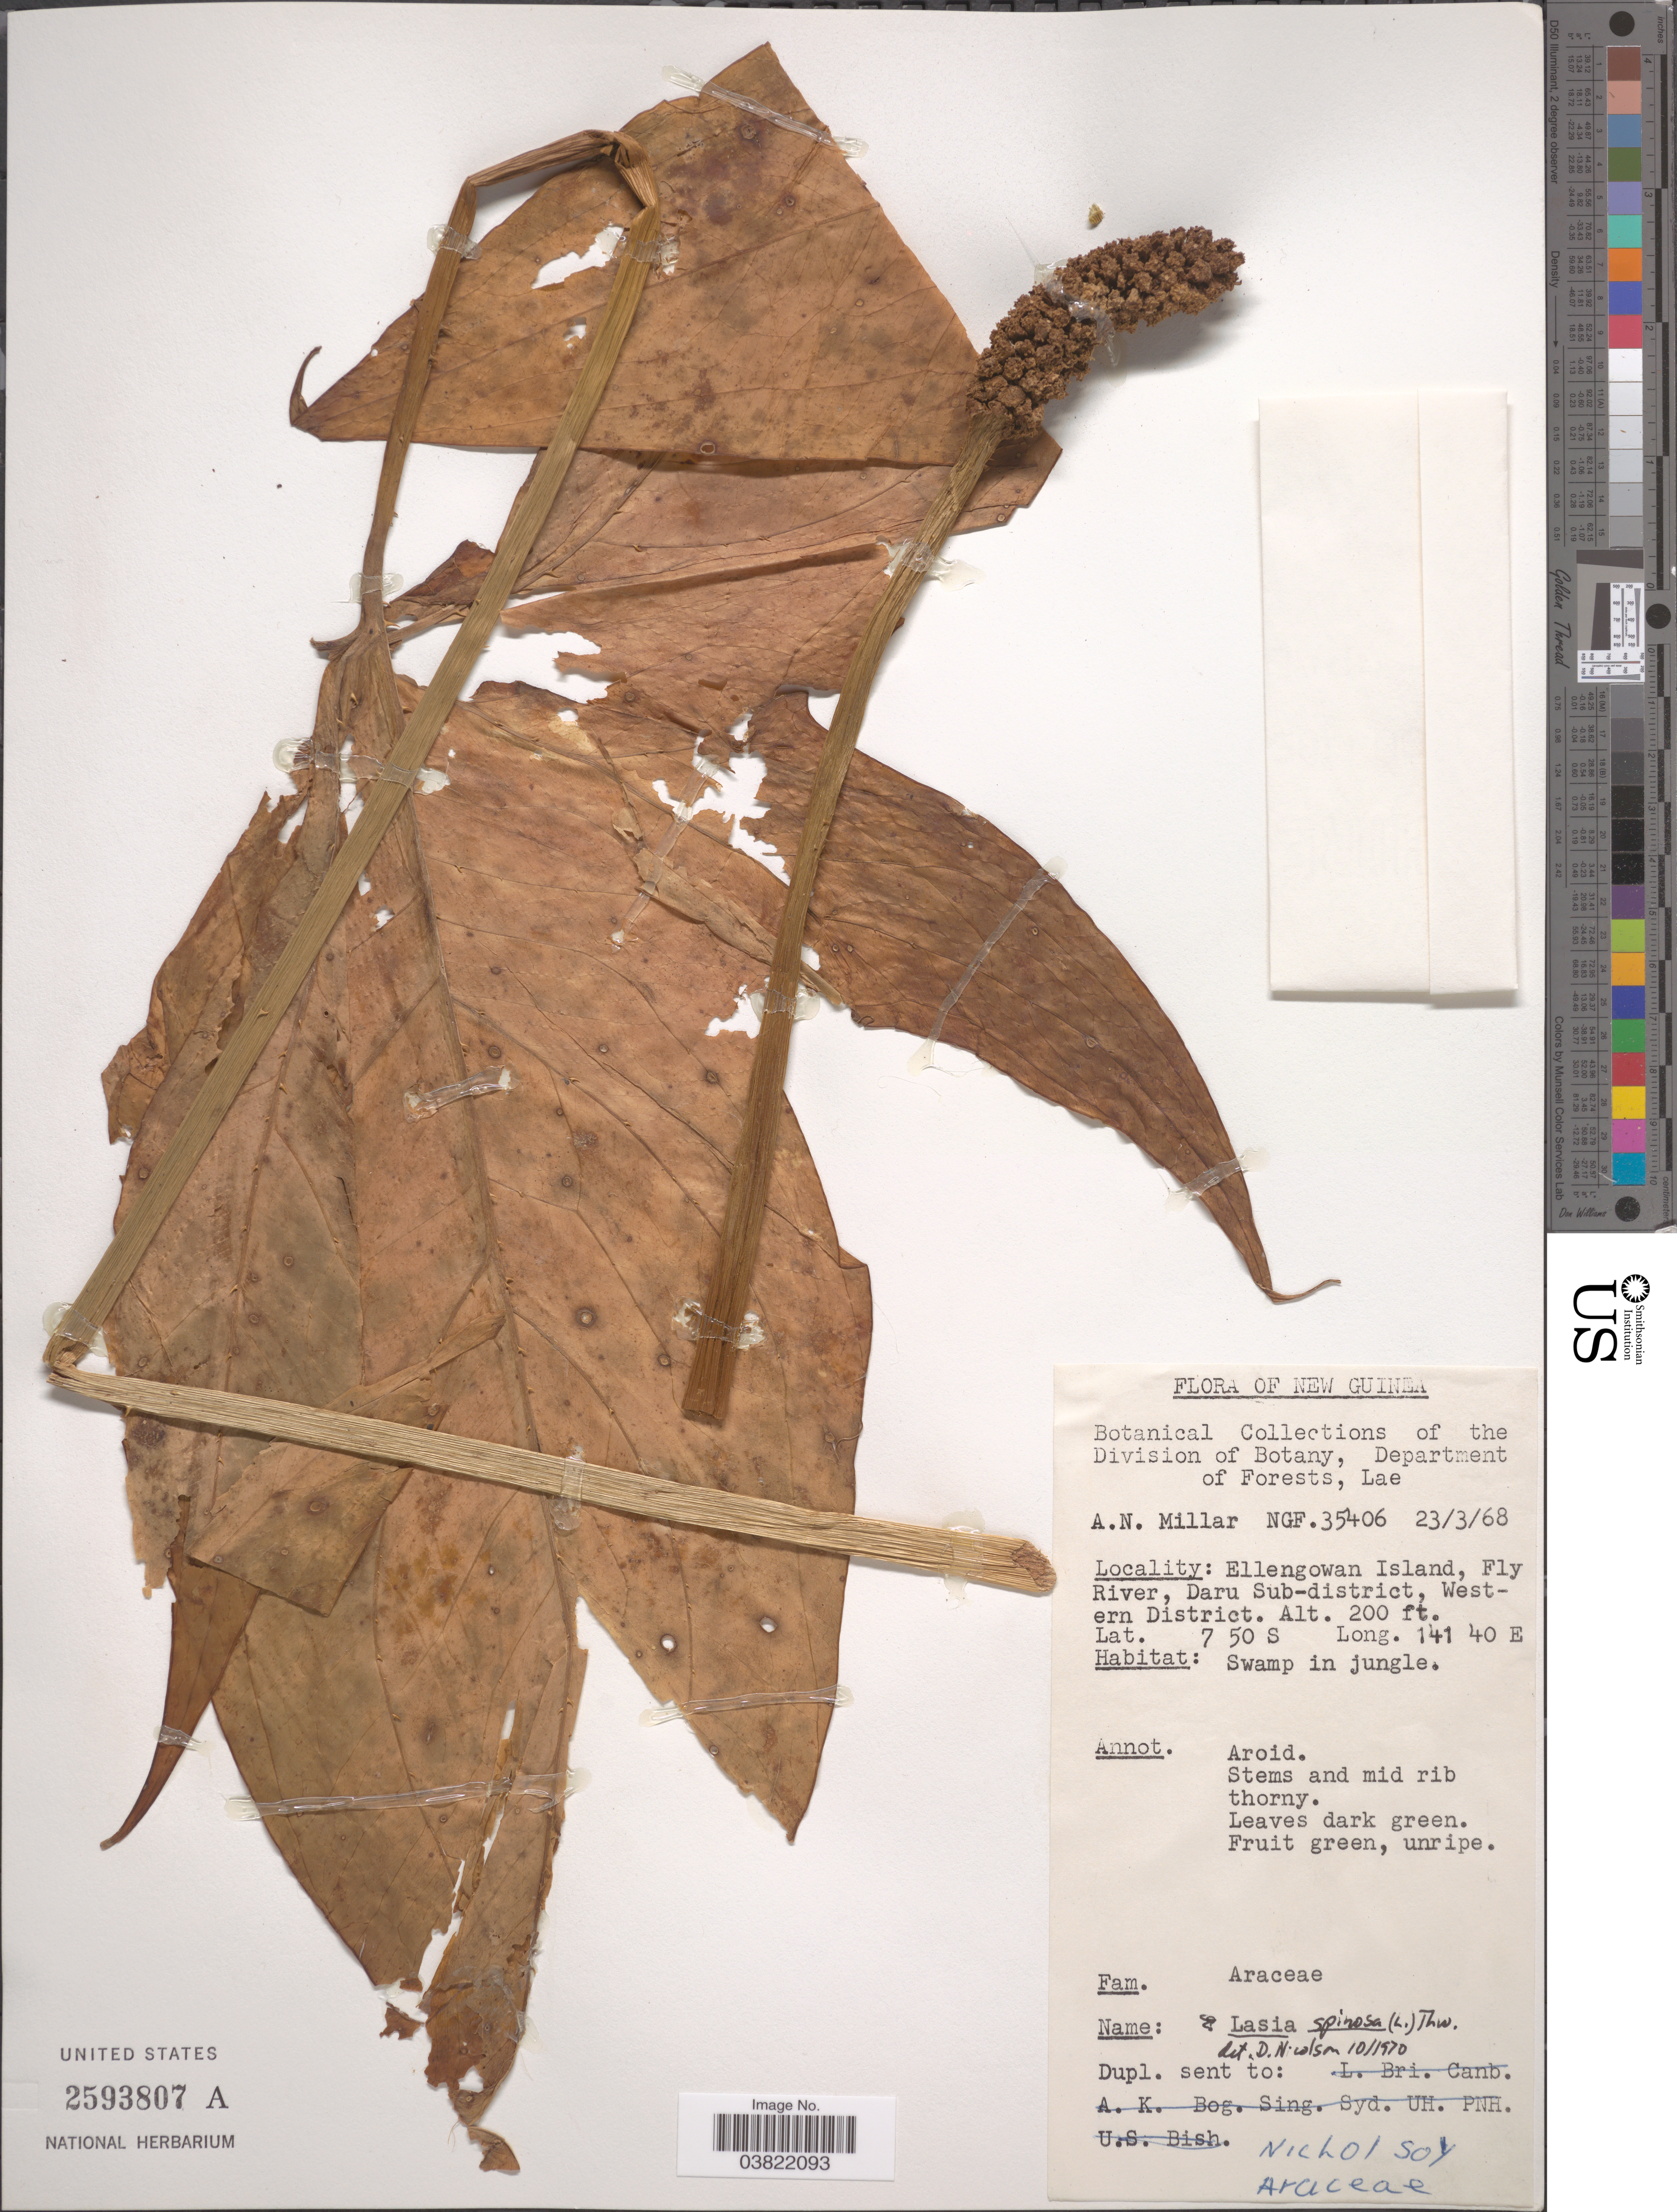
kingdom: Plantae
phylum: Tracheophyta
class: Liliopsida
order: Alismatales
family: Araceae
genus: Lasia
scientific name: Lasia spinosa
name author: (L.) Thwaites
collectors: A. Millar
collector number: NGF35406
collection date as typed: Transcribed d/m/y: 23/3/68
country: Papua New Guinea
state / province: Manus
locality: New Guinea. Ellengowan Island, Fly River, Daru Sub-district, Western District.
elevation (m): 61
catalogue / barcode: US 2593807A